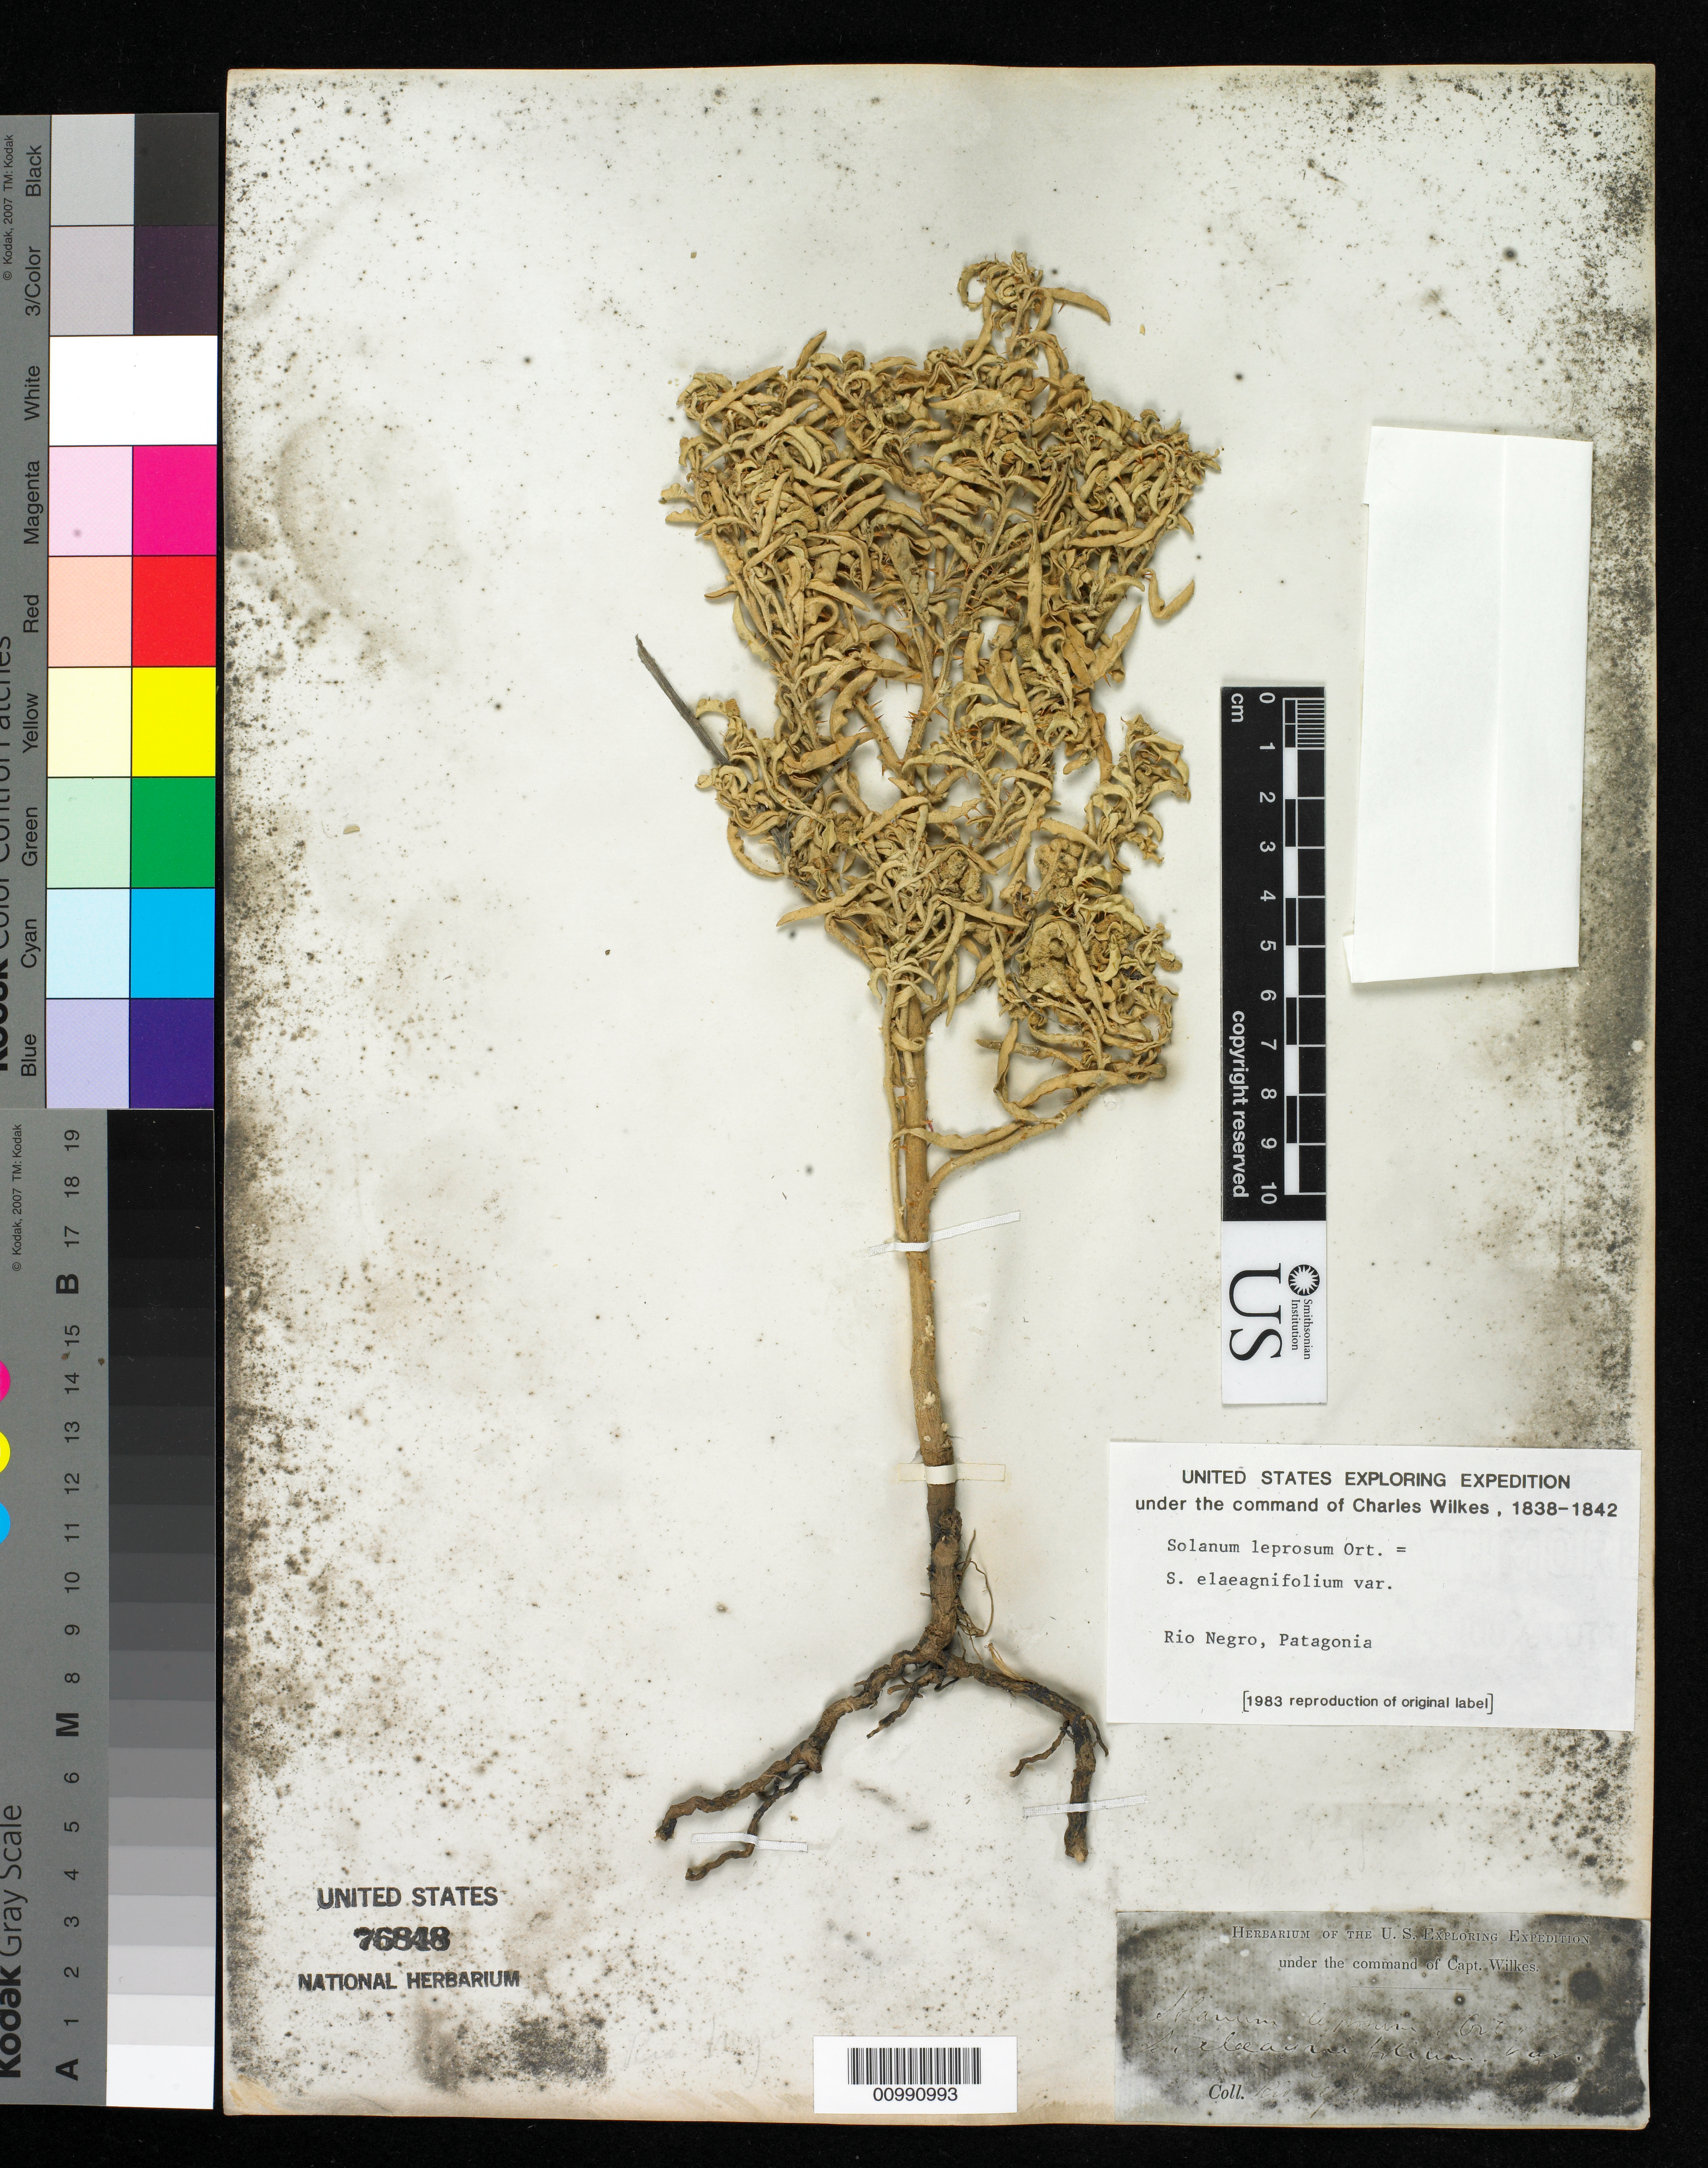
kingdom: Plantae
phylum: Tracheophyta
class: Magnoliopsida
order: Solanales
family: Solanaceae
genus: Solanum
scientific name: Solanum elaeagnifolium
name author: Cav.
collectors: Wilkes Explor. Exped.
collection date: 1838/1842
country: Argentina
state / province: Rio Negro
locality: Patagonia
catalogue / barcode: US 76848